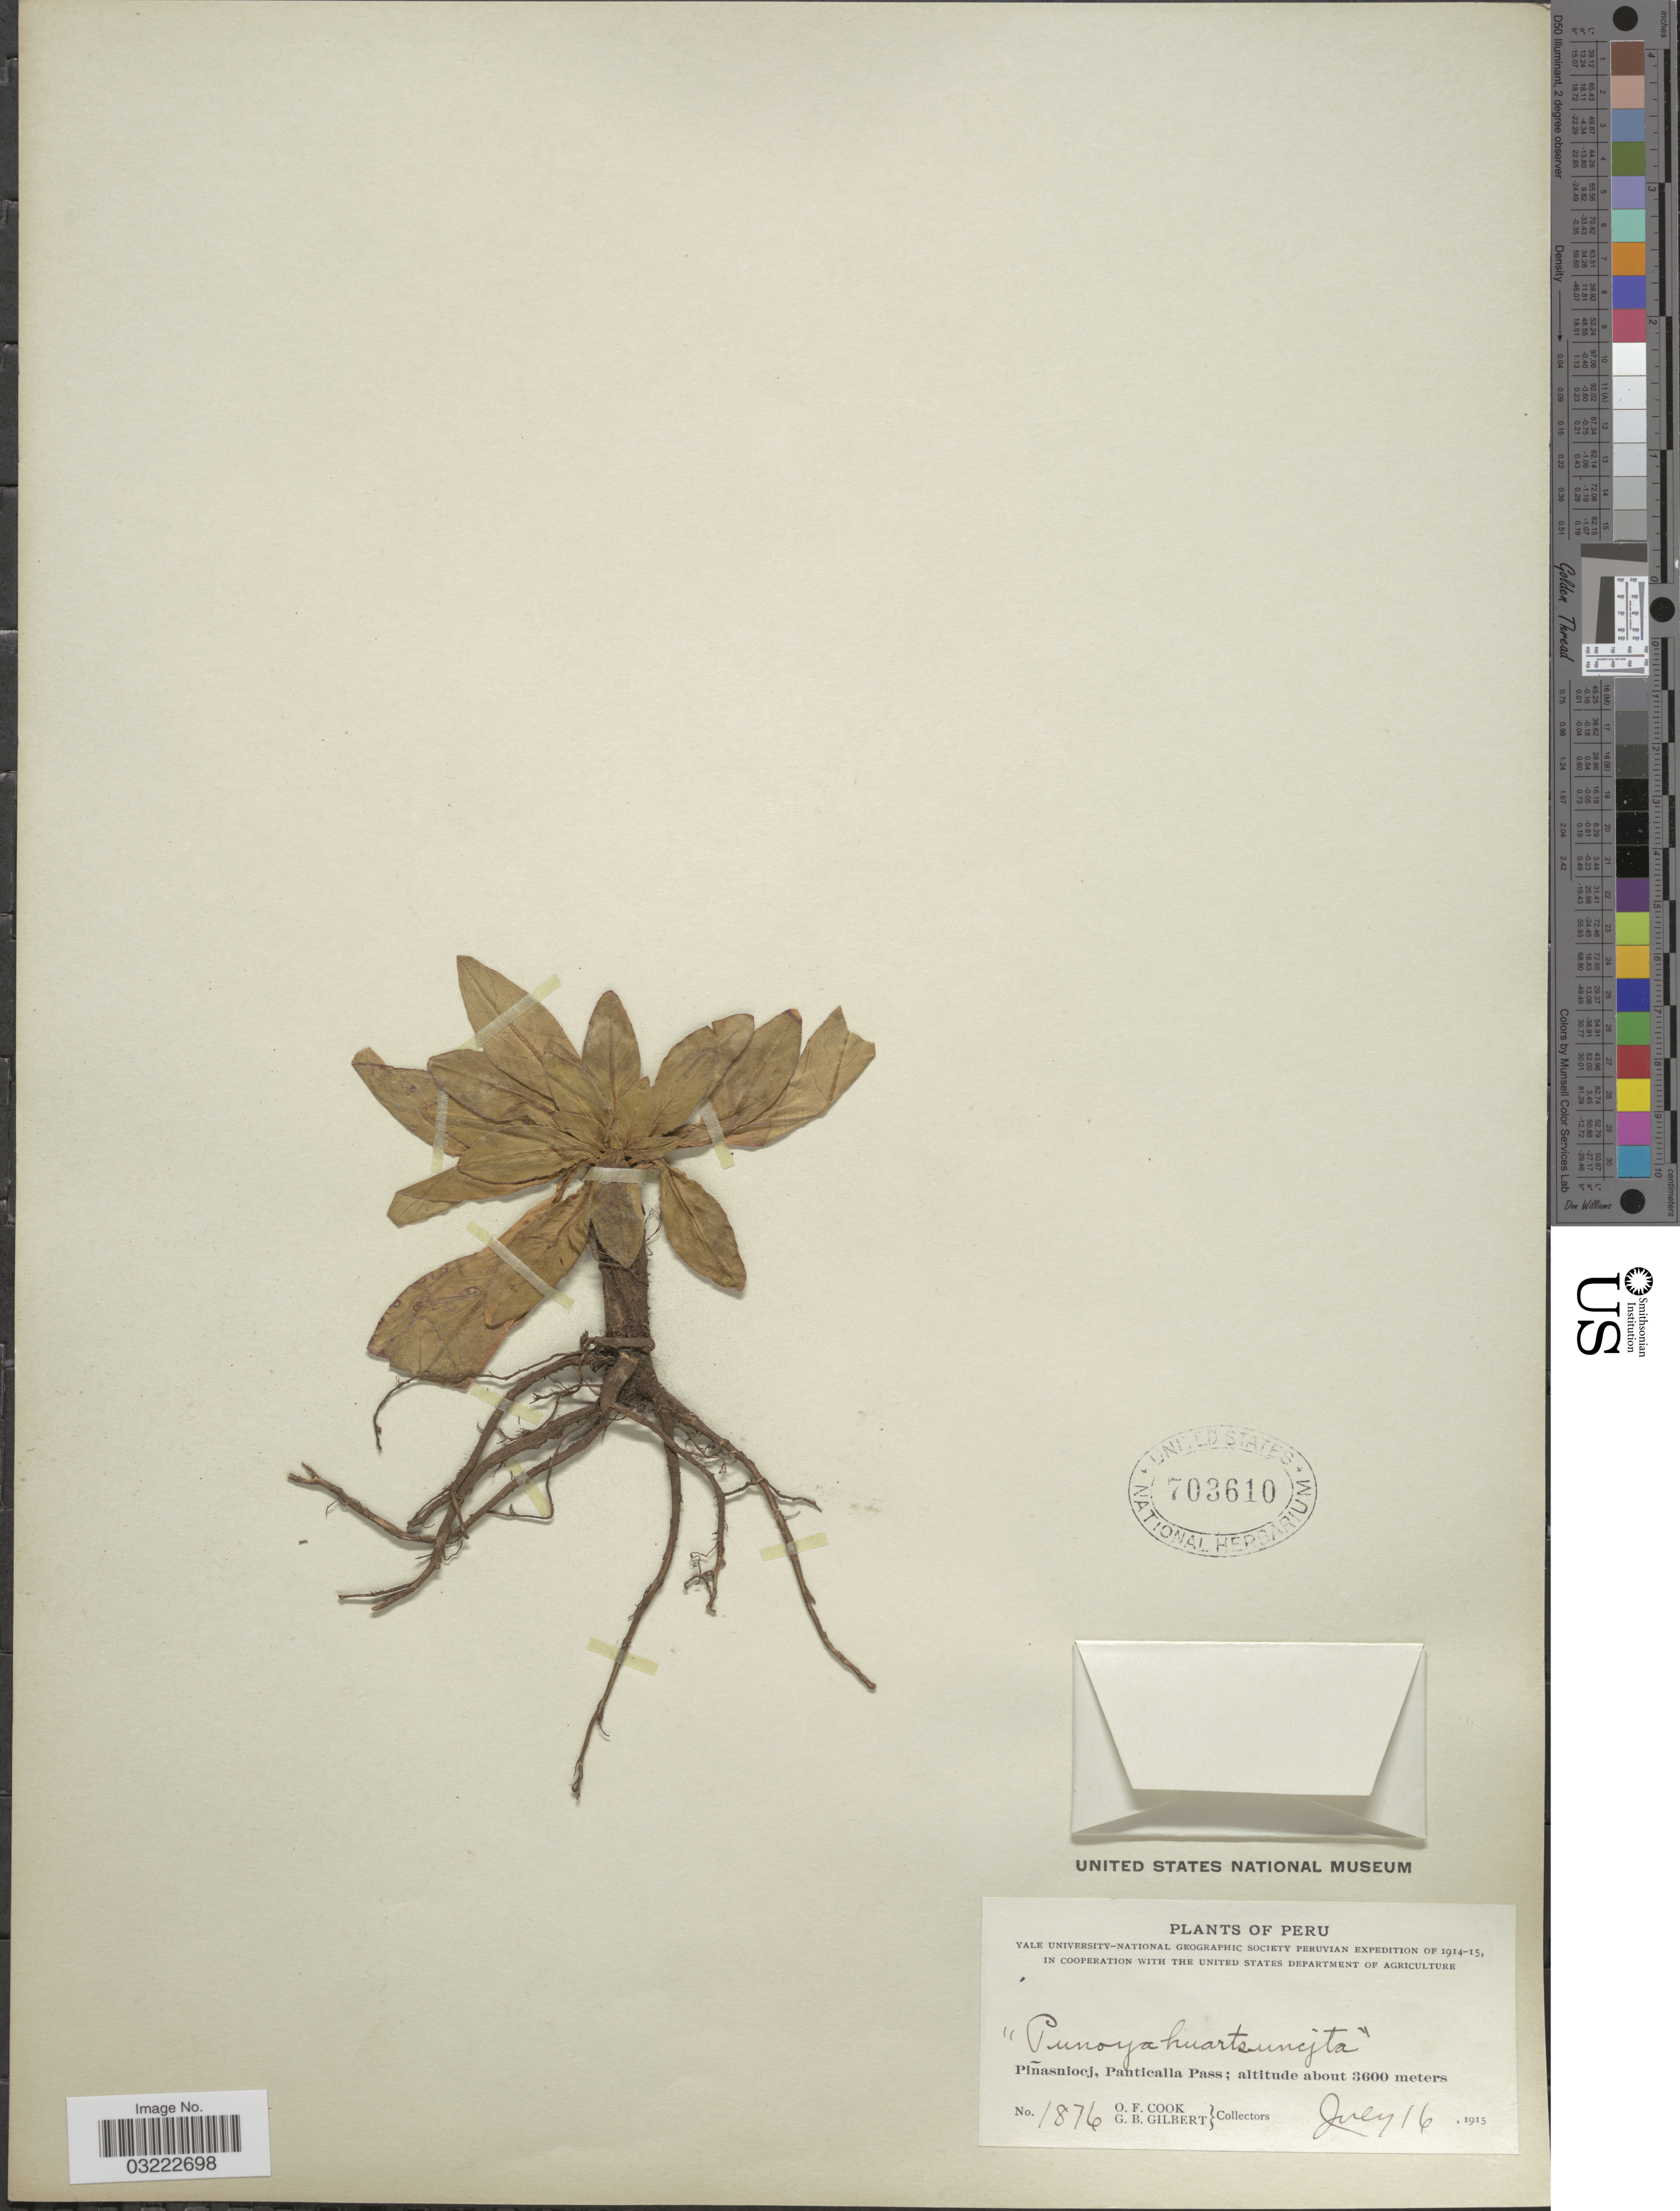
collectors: O. F. Cook & G. B. Gilbert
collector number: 1876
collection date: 1915-07-16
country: Peru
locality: Piñasniocj, Panticalla Pass.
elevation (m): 3600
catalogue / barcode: US 703610